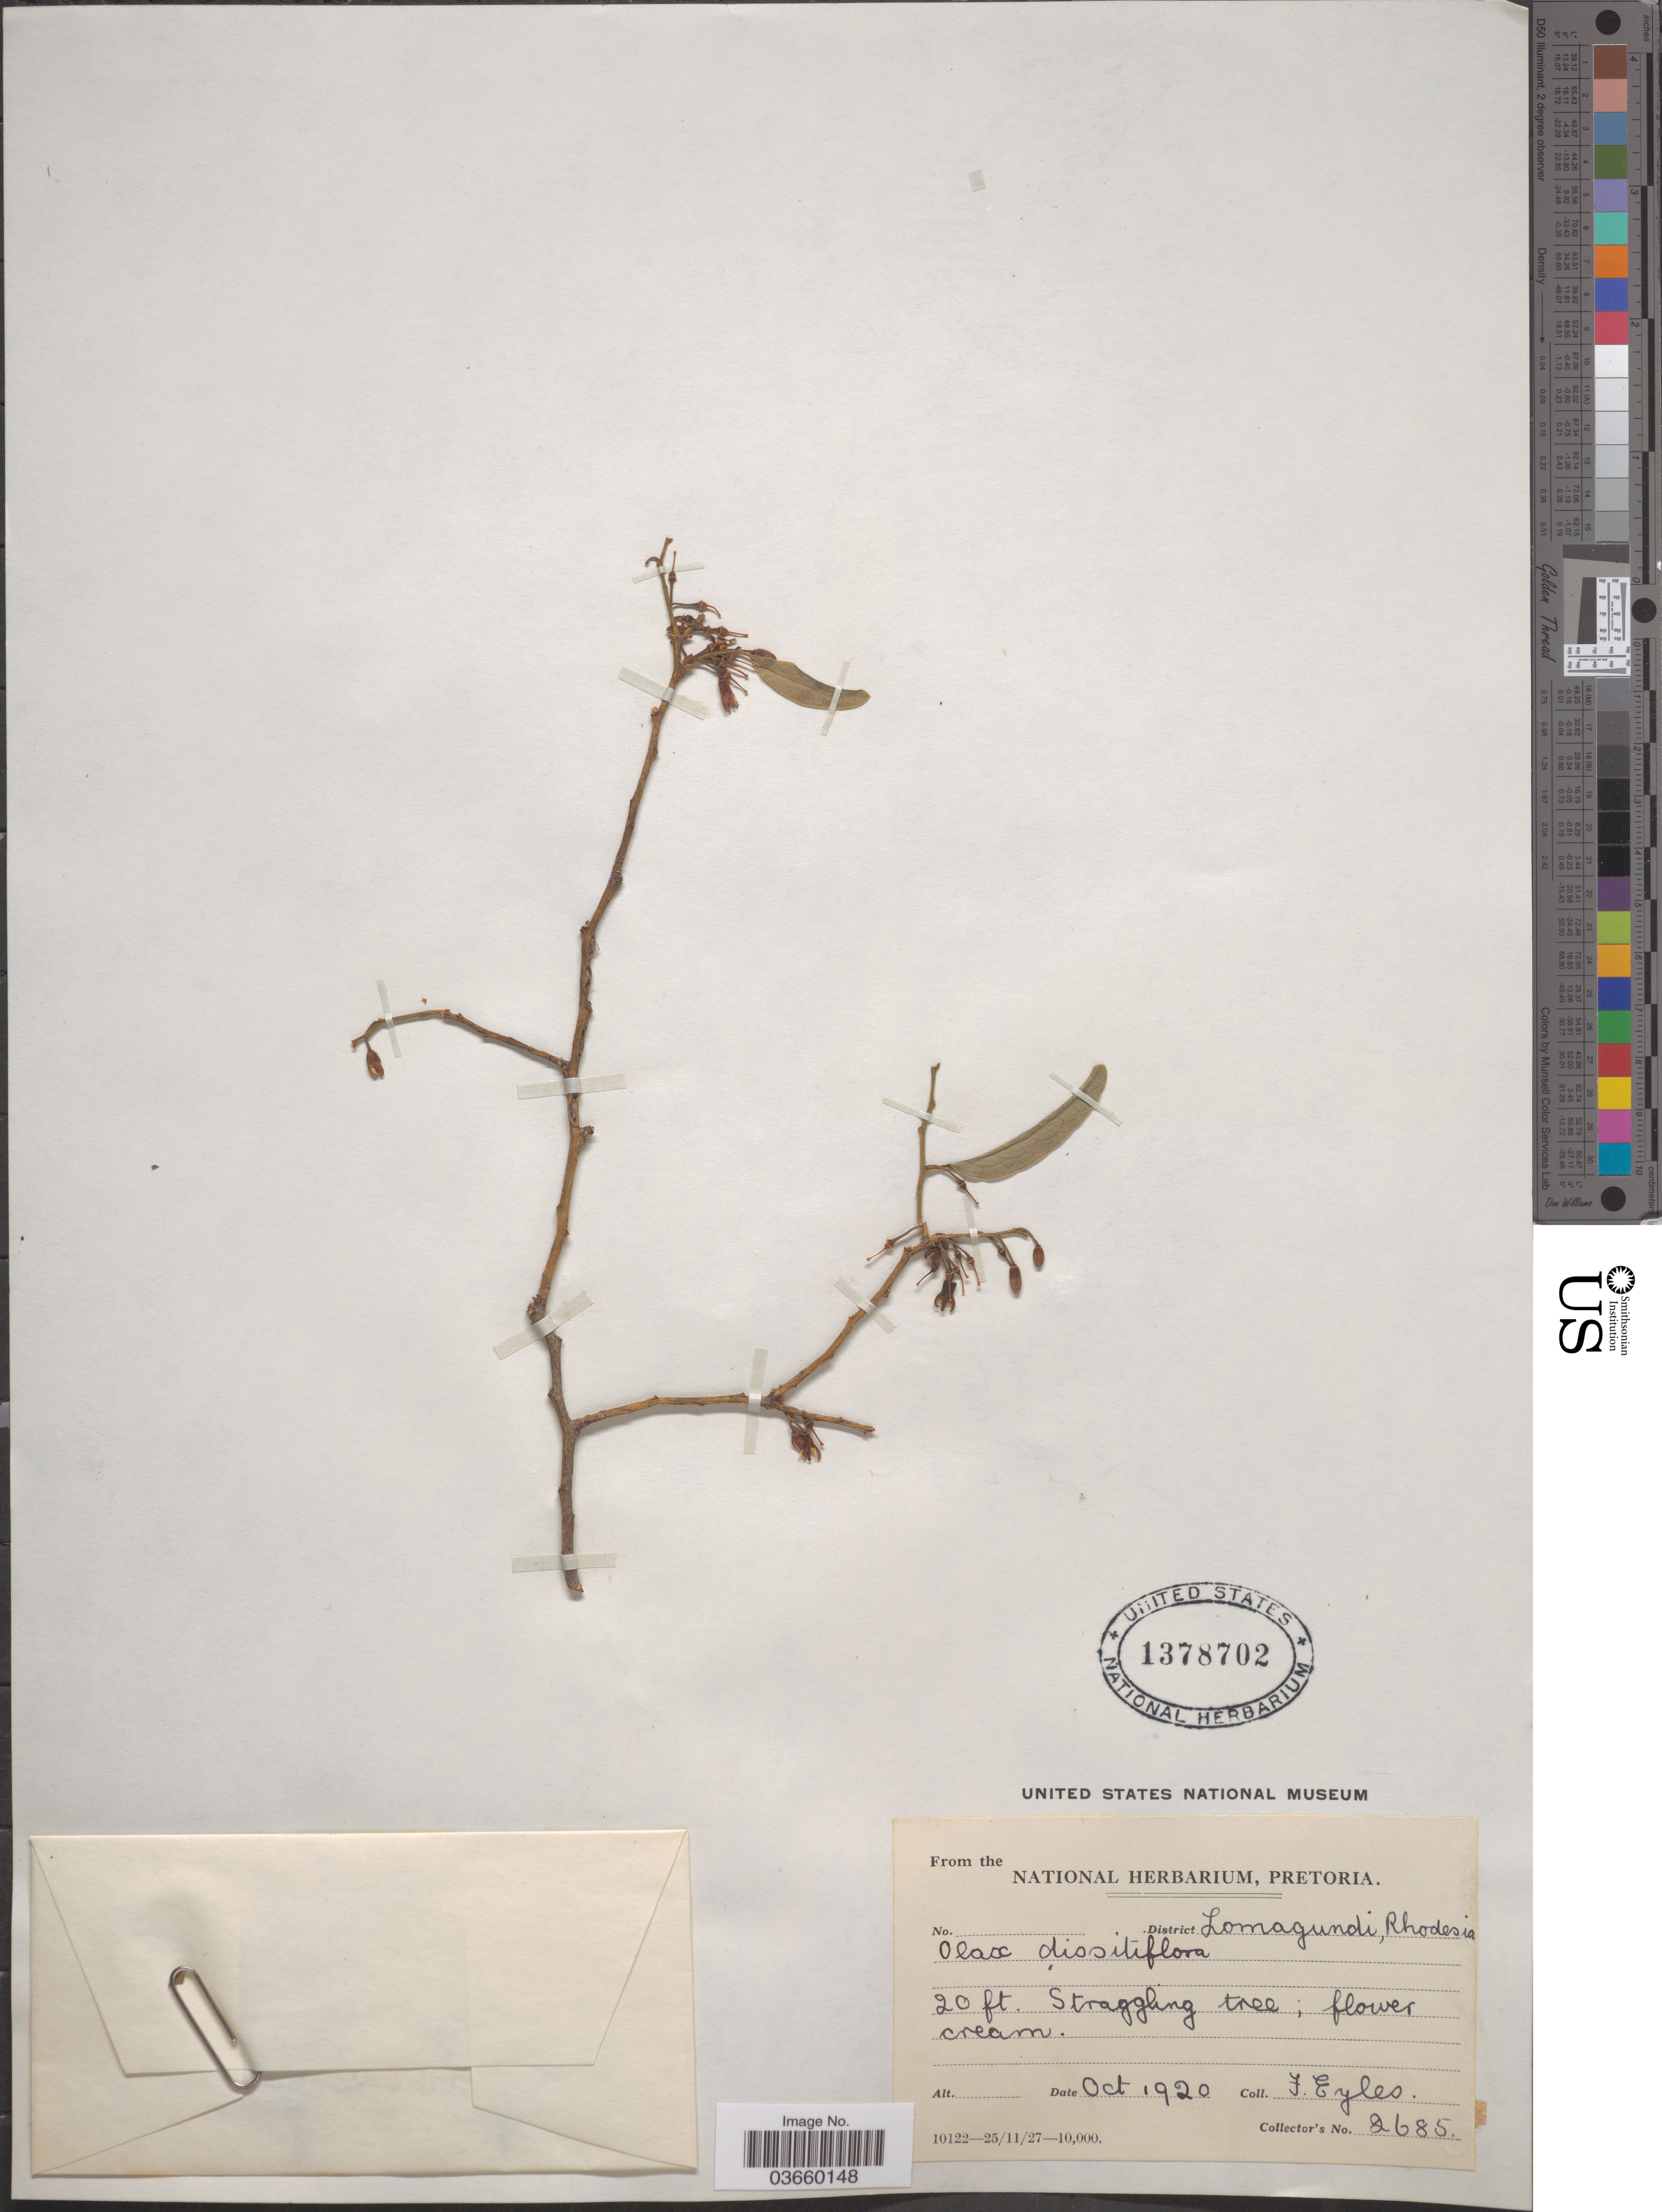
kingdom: Plantae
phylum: Tracheophyta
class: Magnoliopsida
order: Santalales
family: Olacaceae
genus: Olax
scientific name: Olax dissitiflora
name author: Oliv.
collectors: F. Eyles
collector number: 2685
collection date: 1920-10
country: Zimbabwe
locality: District Lomagundi, Rhodesia.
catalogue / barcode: US 1378702